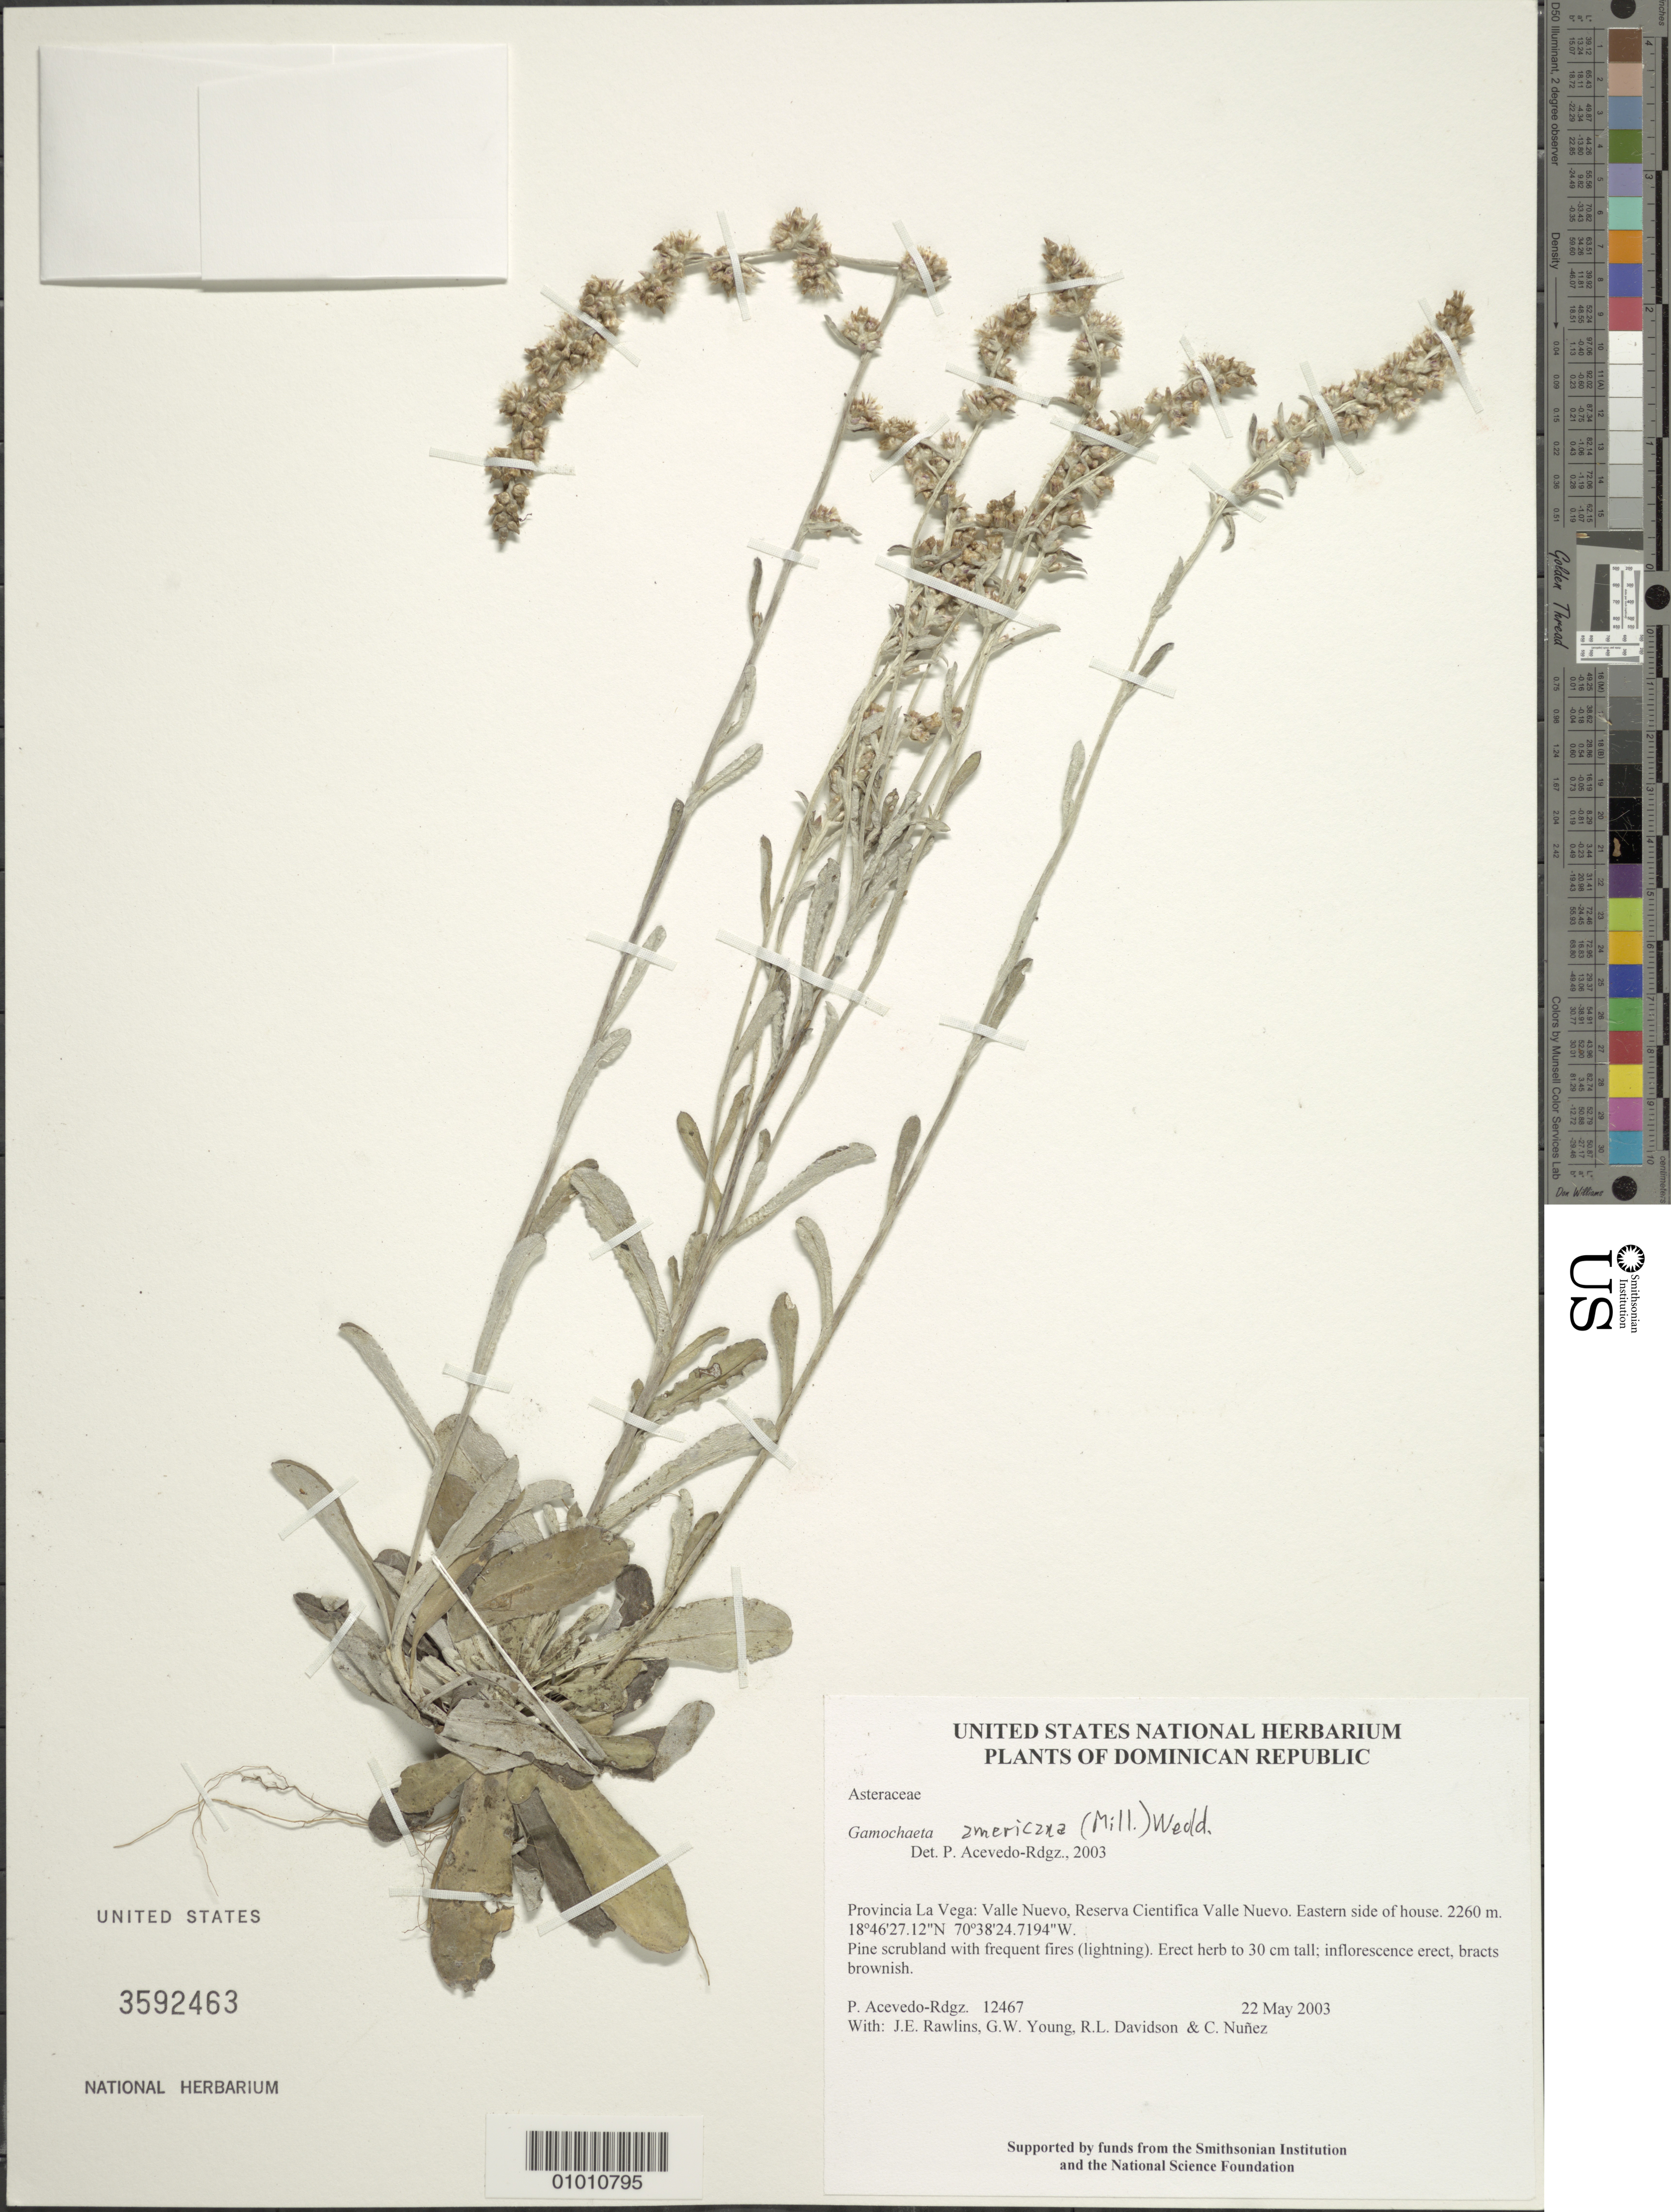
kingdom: Plantae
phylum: Tracheophyta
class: Magnoliopsida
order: Asterales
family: Asteraceae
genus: Gamochaeta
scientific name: Gamochaeta americana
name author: (Mill.) Wedd.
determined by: Robinson, Harold E., (US)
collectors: P. Acevedo-Rodr., J. Rawlins, G. Young, R. Davidson & C. Nunez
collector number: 12467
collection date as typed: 22 May 2003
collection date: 2003-05-22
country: Dominican Republic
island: Hispaniola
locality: Provincia La Vega: Valle Nuevo, Reserva Cientifica Valle Nuevo. Eastern side of house.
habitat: Pine scrubland with frequent fires (lightning).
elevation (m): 2260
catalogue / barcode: US 3592463